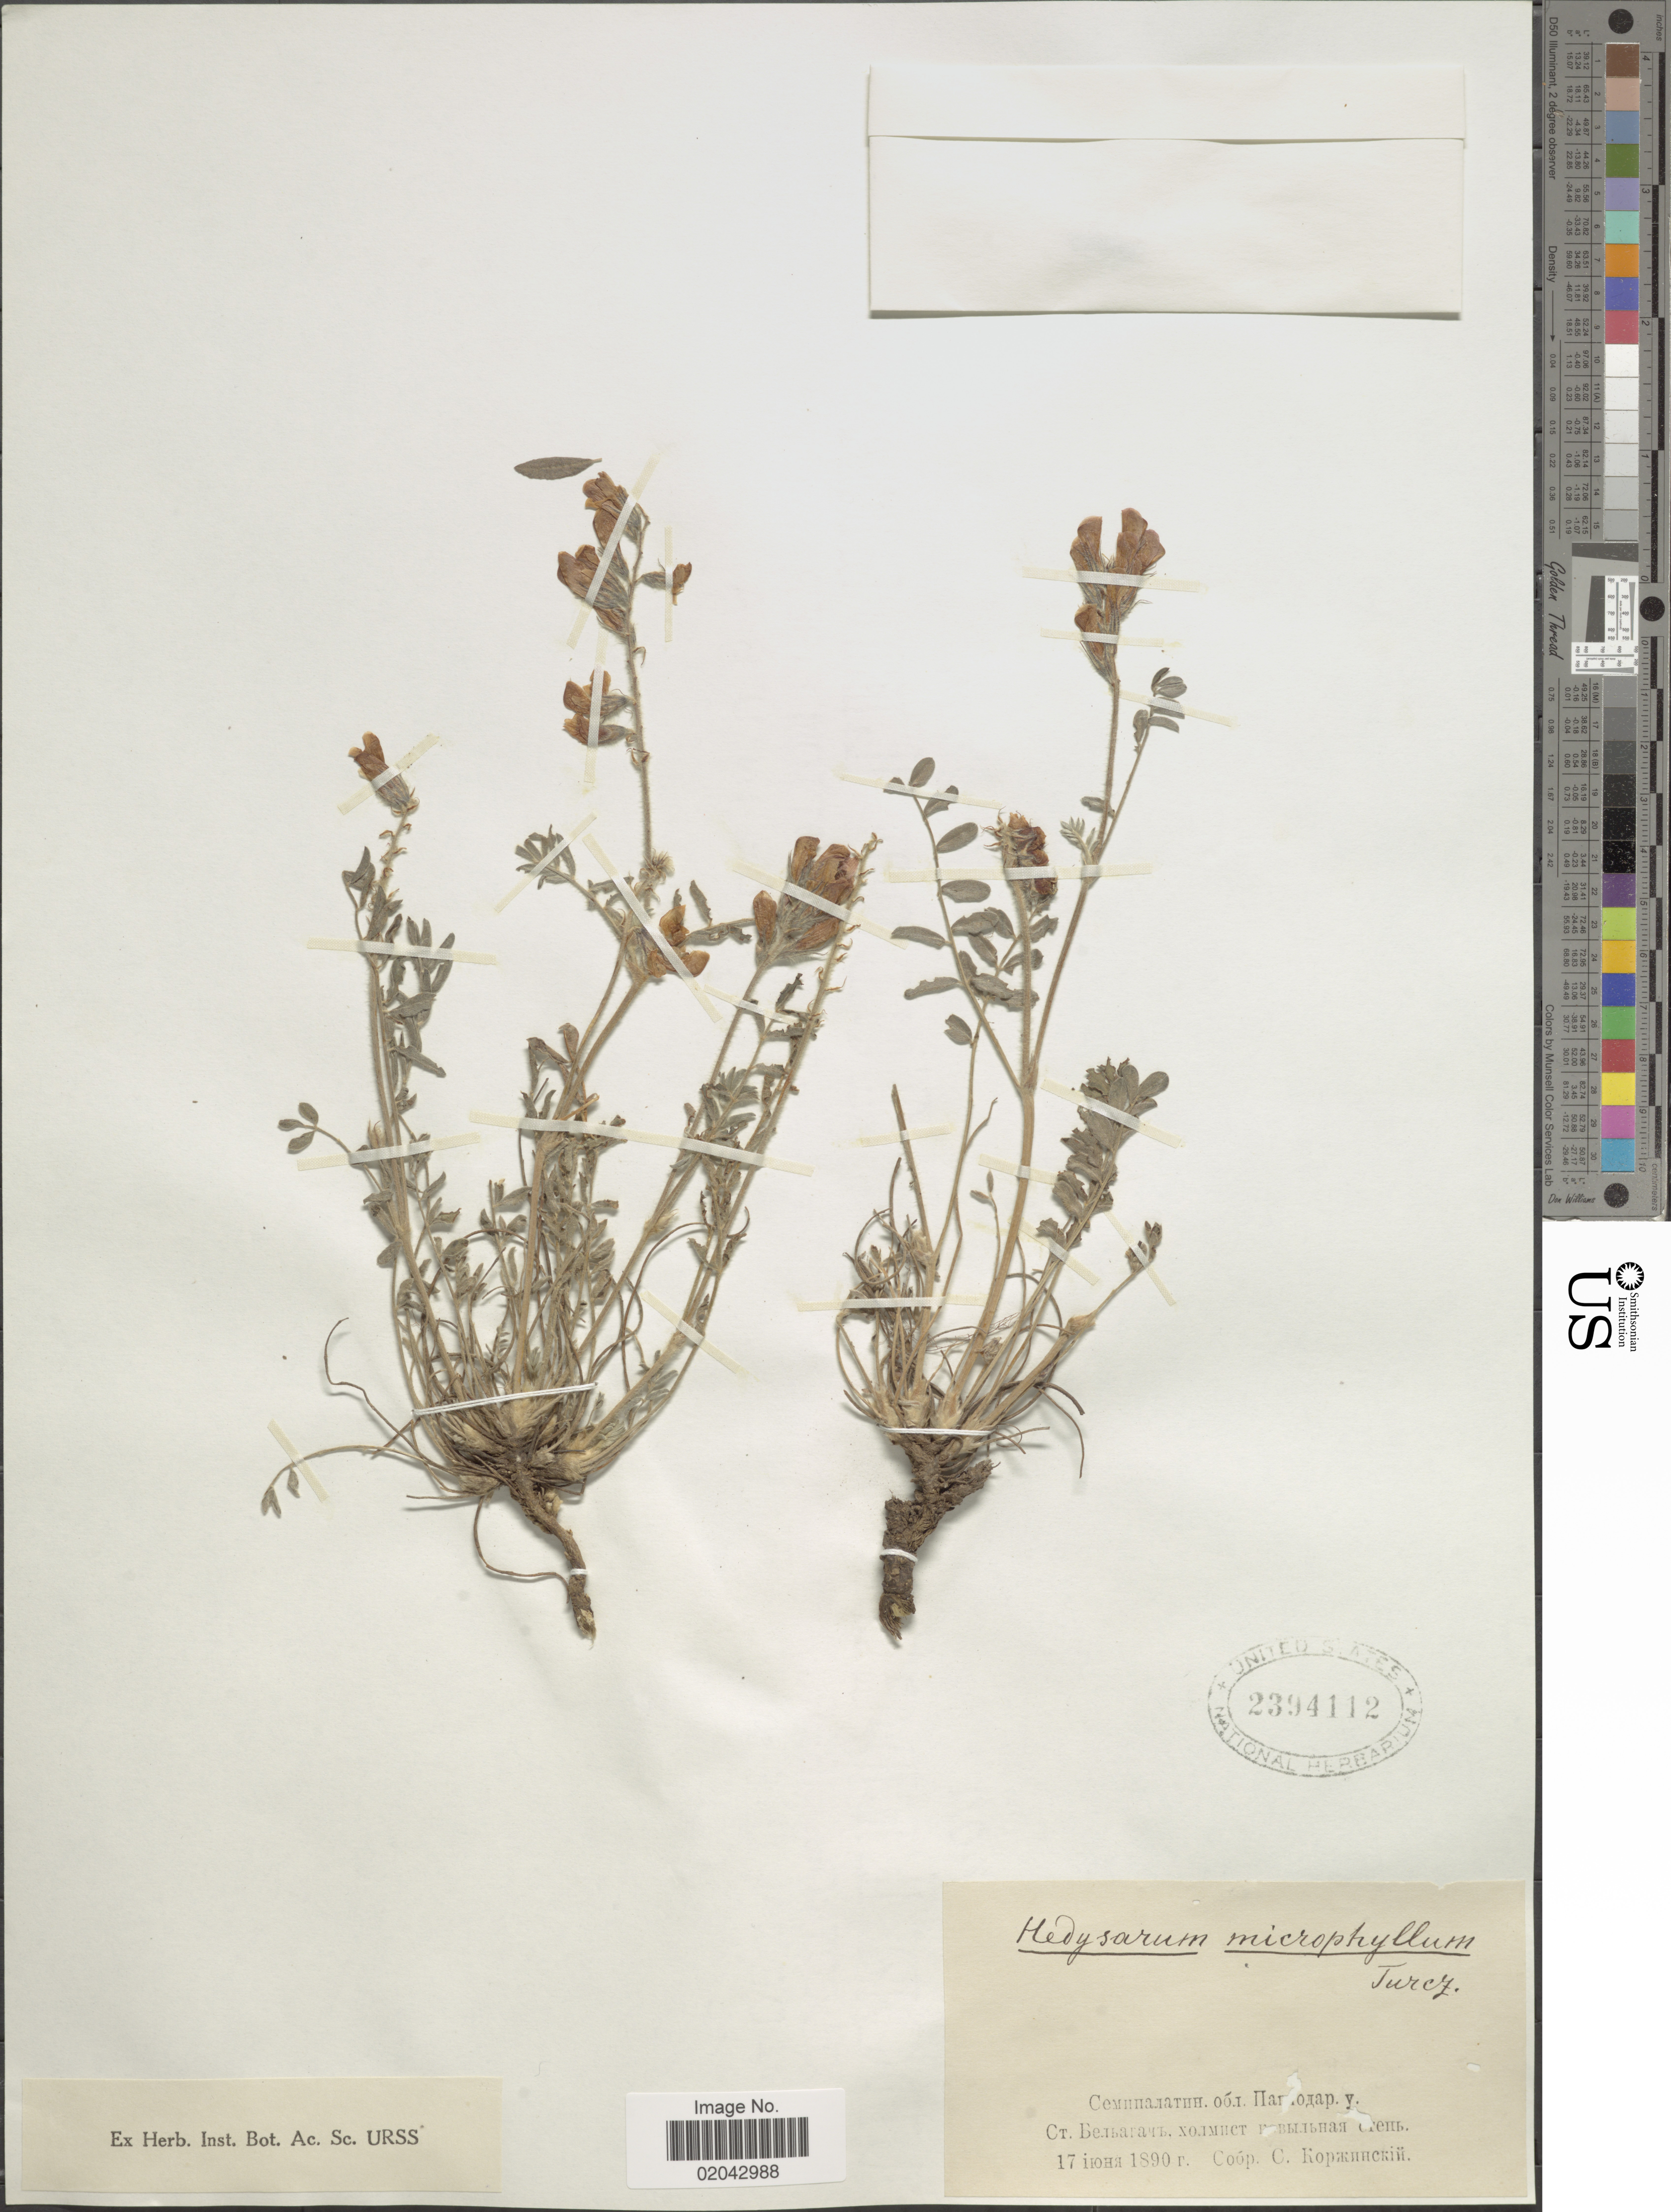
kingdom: Plantae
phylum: Tracheophyta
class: Magnoliopsida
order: Fabales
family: Fabaceae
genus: Hedysarum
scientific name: Hedysarum microphyllum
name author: Thunb.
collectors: S. Korzchinsky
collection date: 1890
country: Kazakhstan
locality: Belaghash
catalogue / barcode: US 2394112